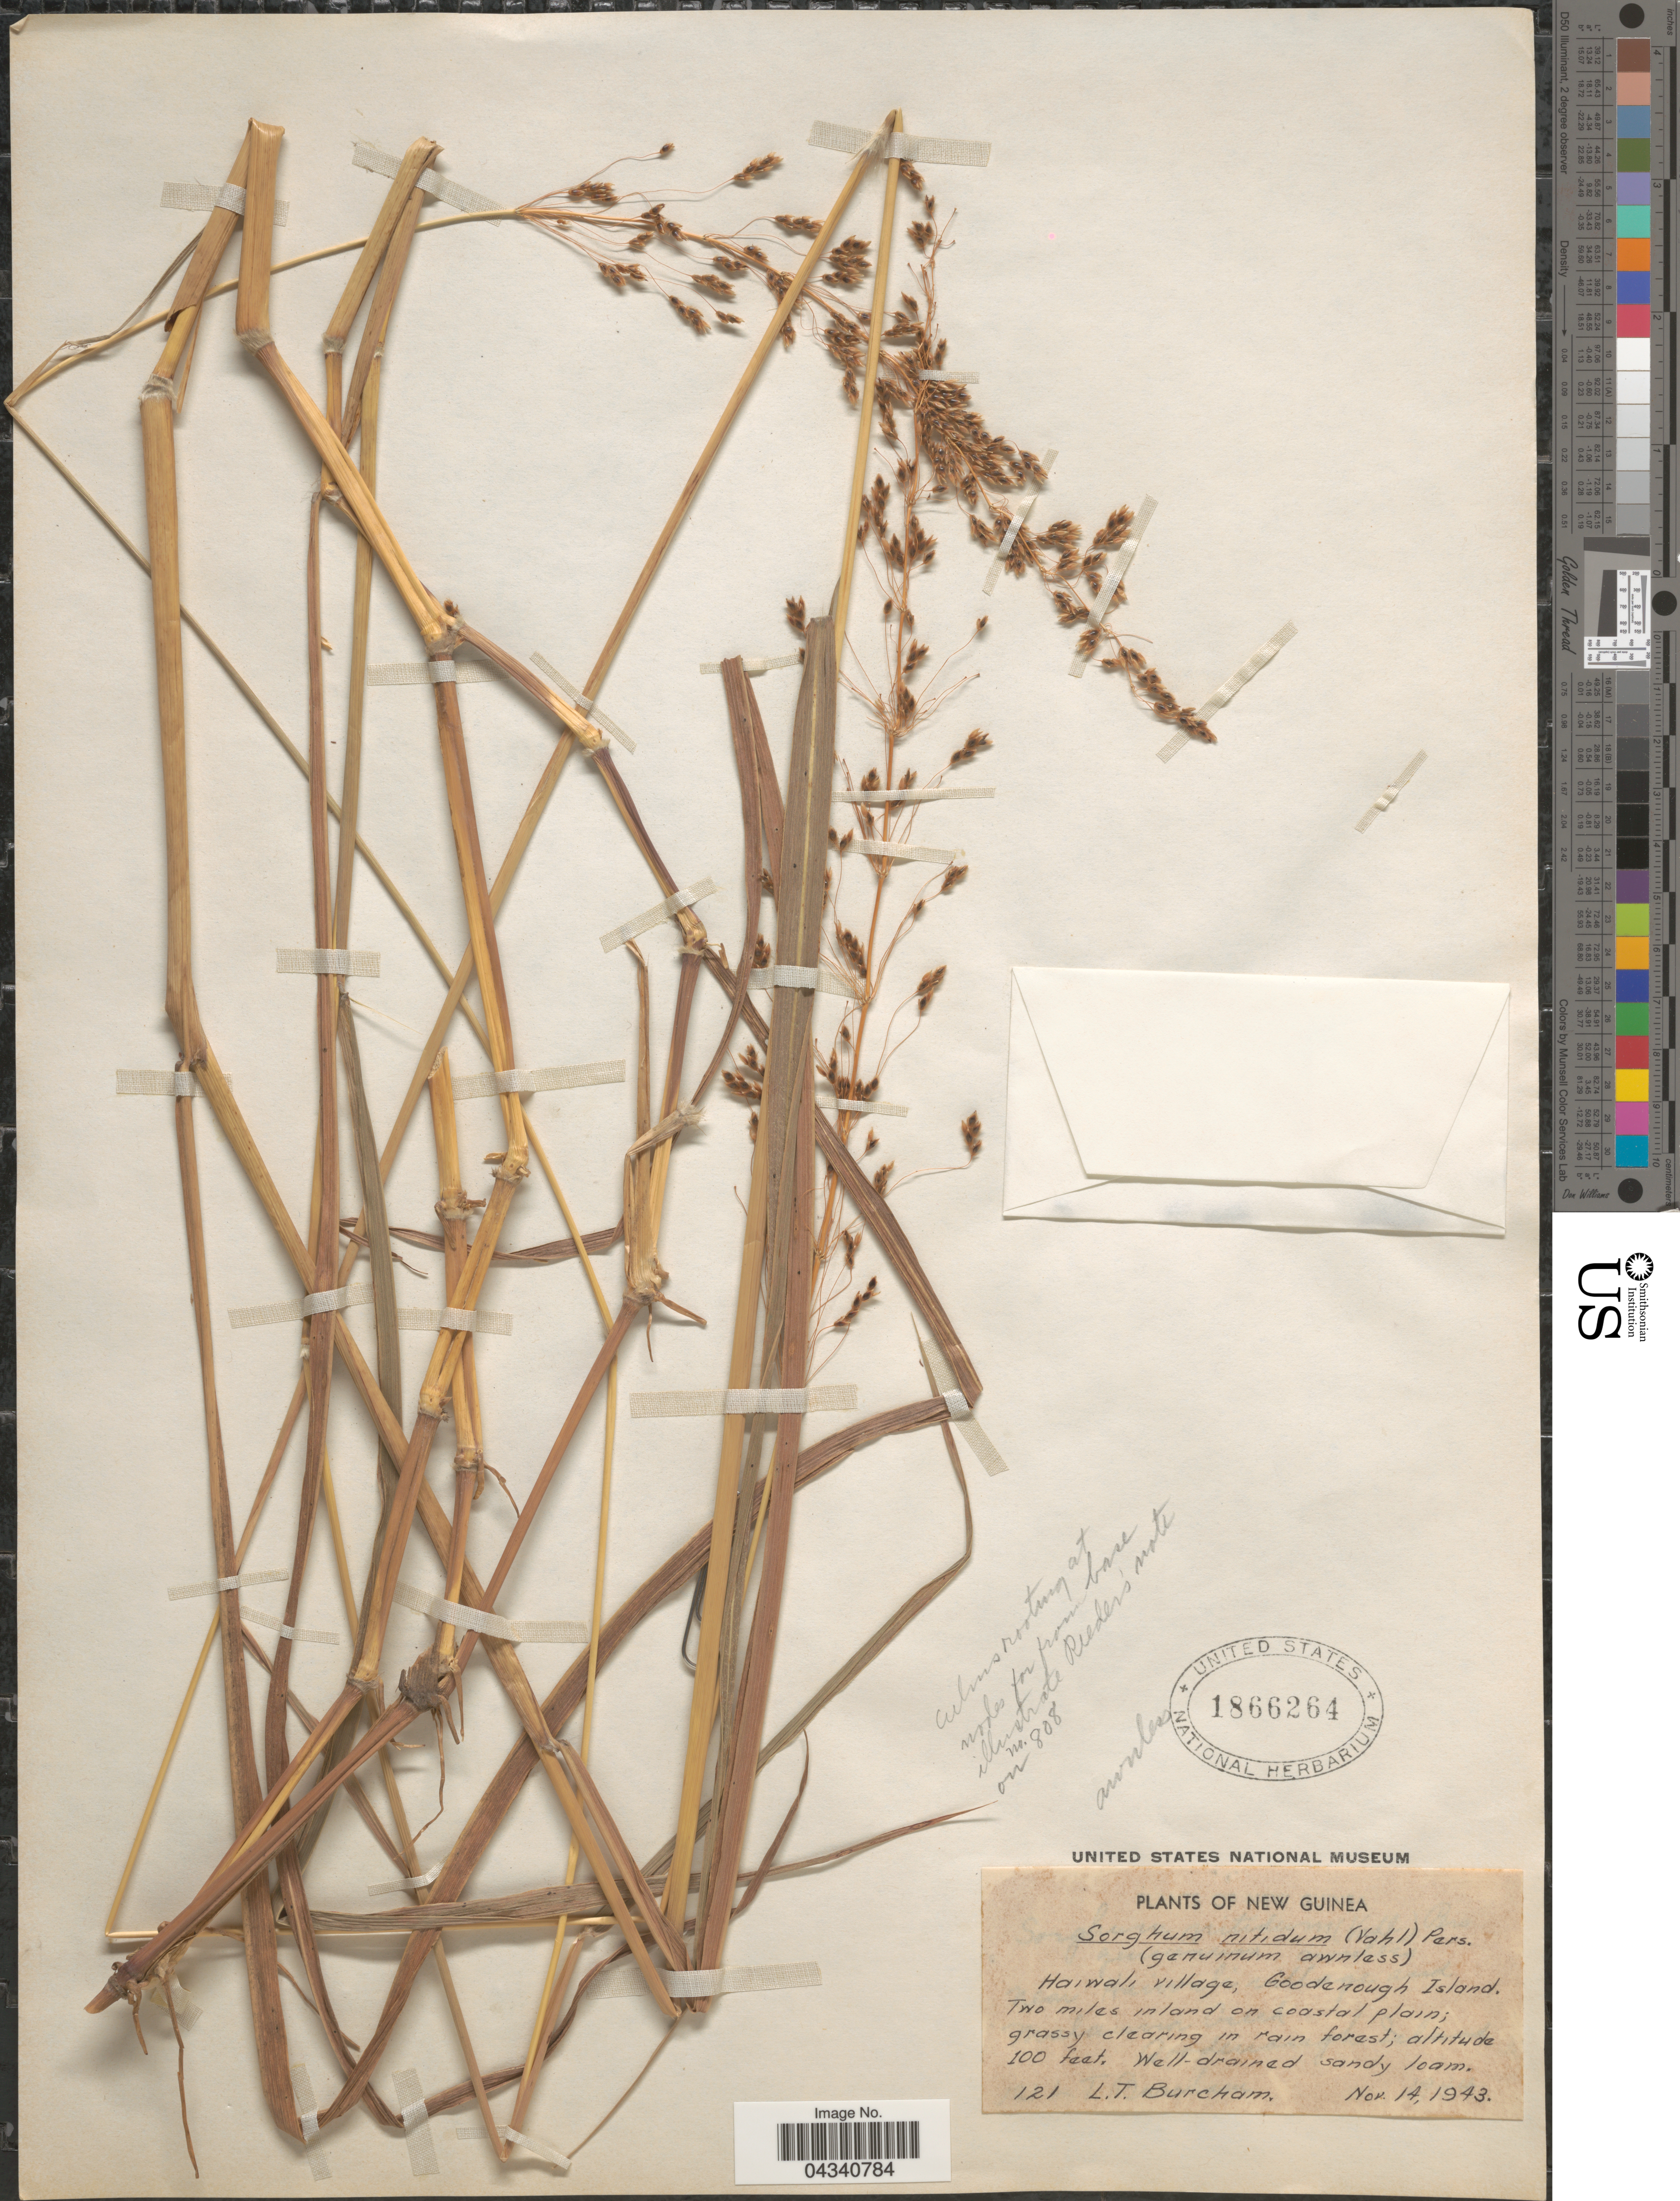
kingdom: Plantae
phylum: Tracheophyta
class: Liliopsida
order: Poales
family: Poaceae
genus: Sorghum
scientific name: Sorghum nitidum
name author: (Vahl) Pers.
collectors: L. Burcham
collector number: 121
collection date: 1943-11-14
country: Papua New Guinea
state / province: Milne Bay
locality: Haiwali village, Goodenough Island. Two miles inland on coastal plain; grassy clearing in rain forest.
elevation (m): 30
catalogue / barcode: US 1866264